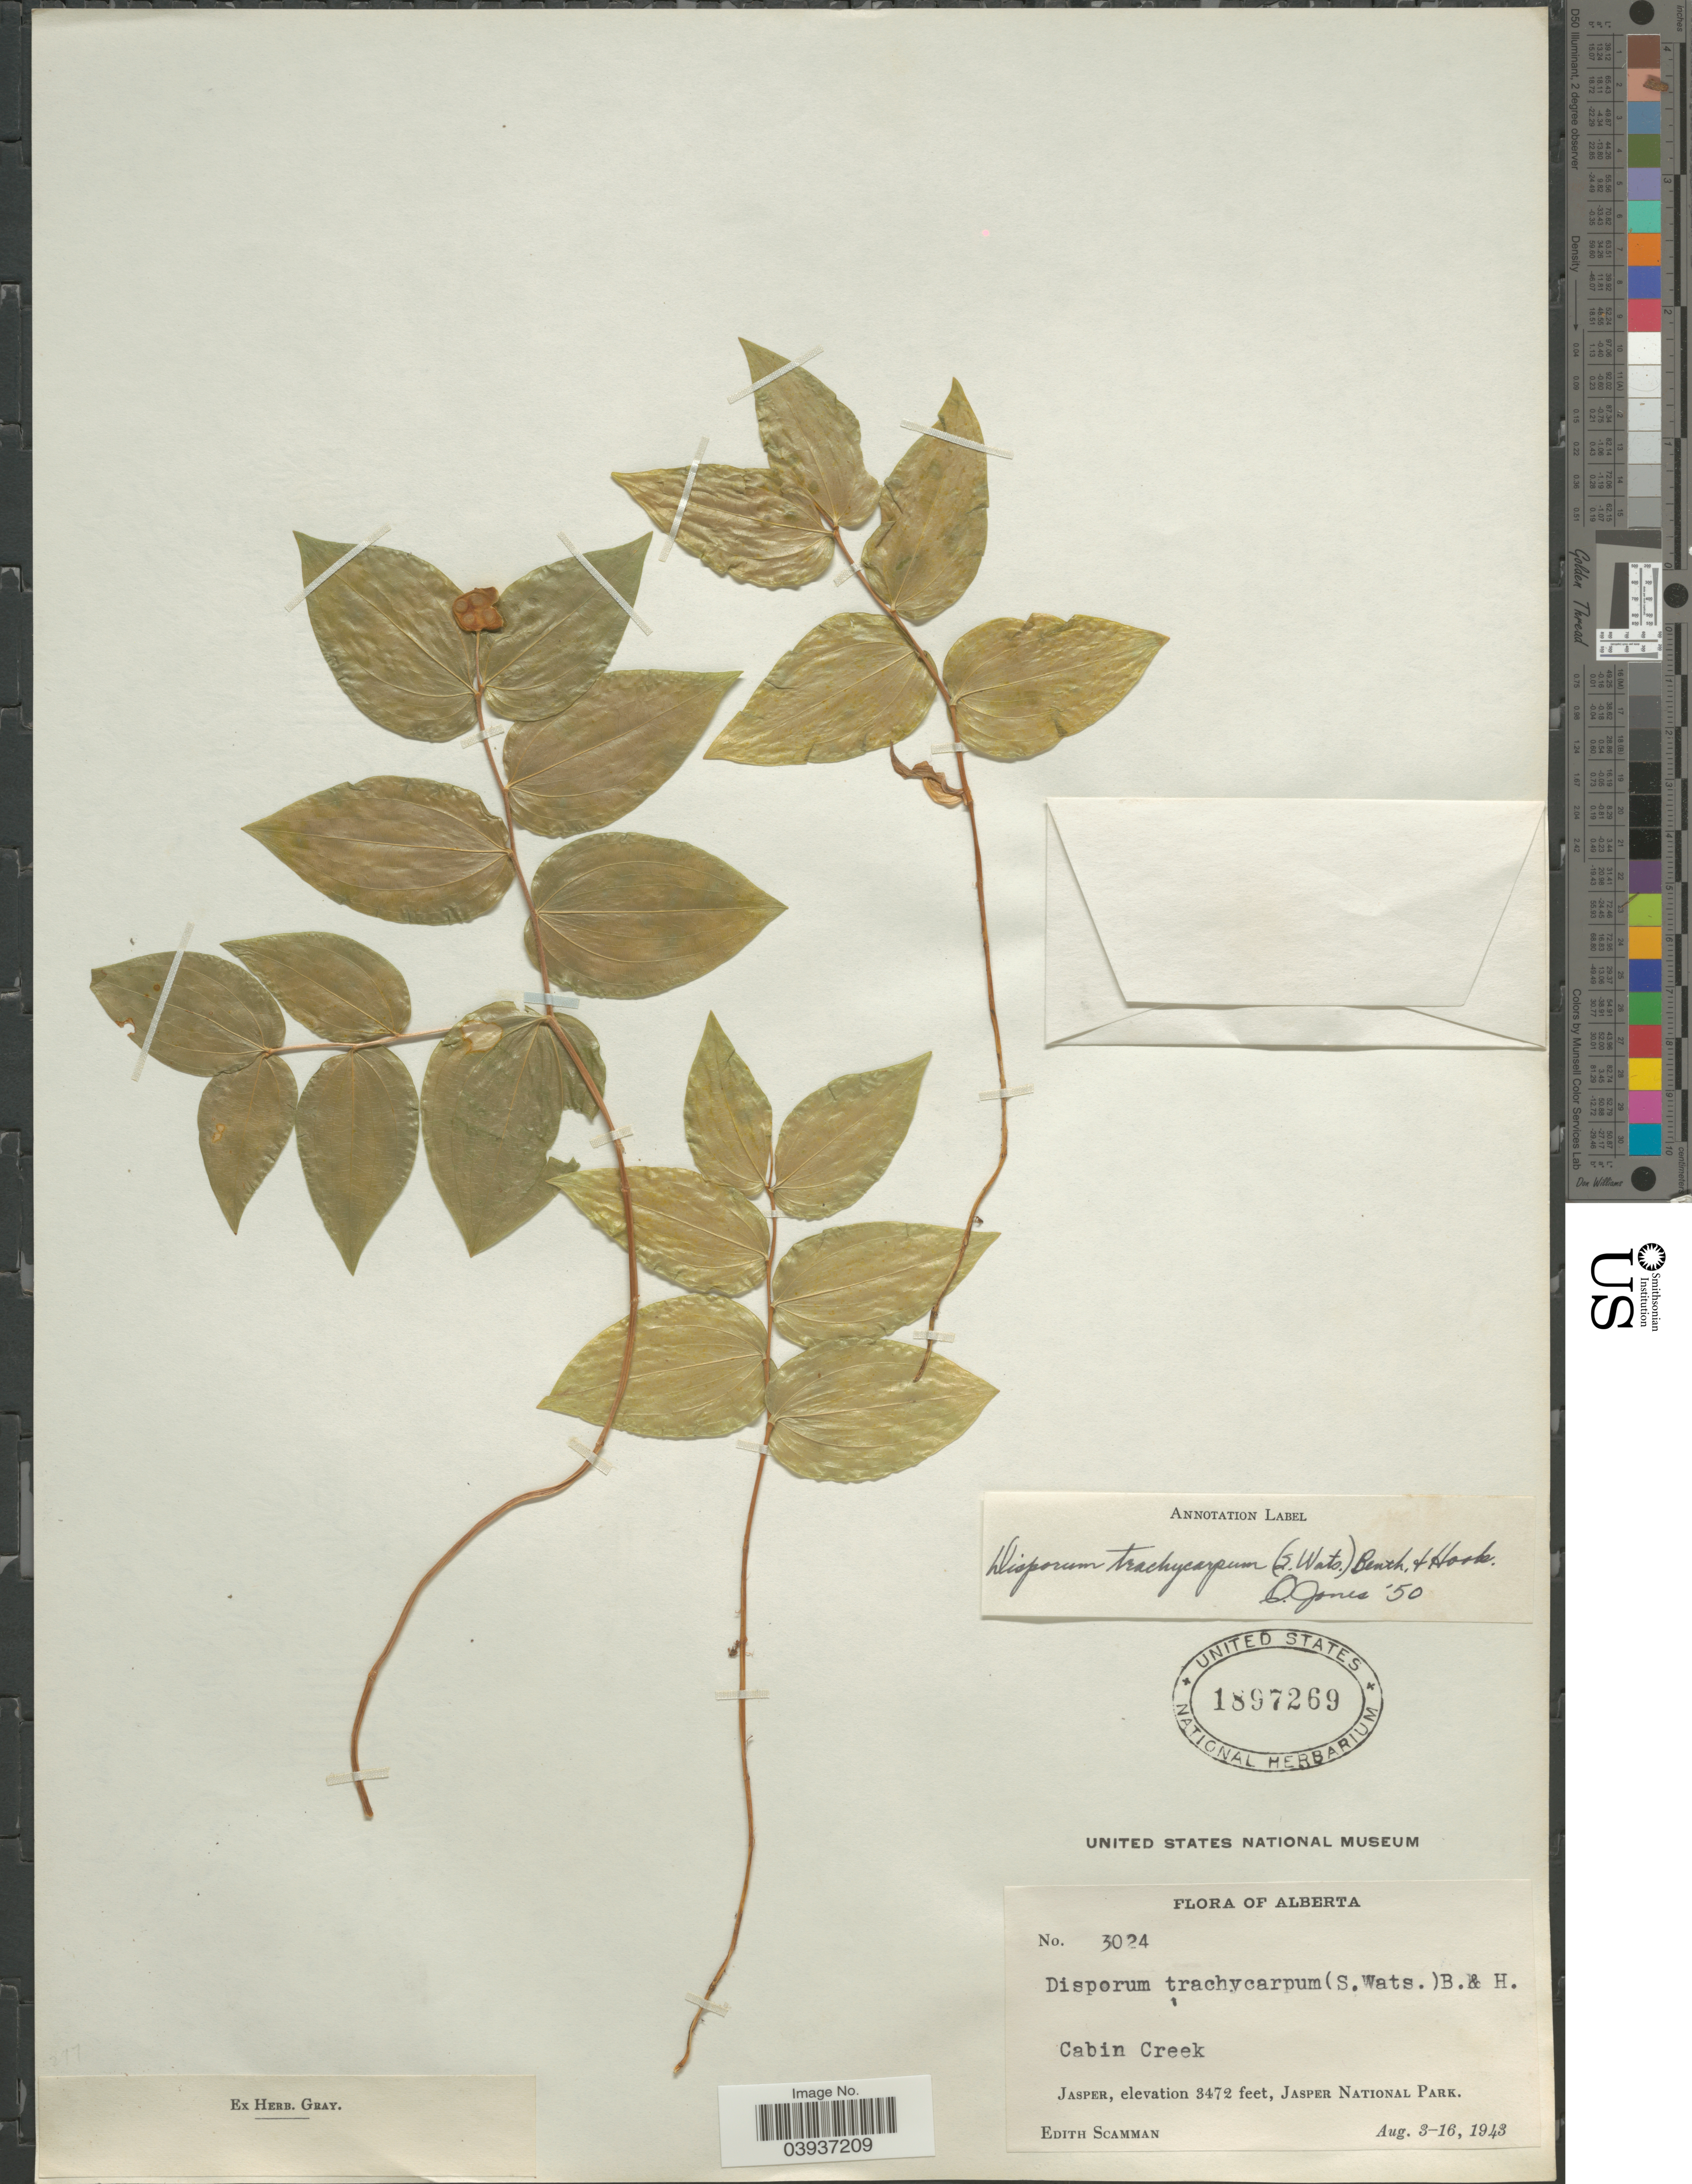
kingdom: Plantae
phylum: Tracheophyta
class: Liliopsida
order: Liliales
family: Colchicaceae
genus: Disporum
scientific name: Disporum trachycarpum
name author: (S. Watson) Benth. & Hook. f.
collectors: E. Scamman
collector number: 3024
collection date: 1943-08-03/1943-08-16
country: Canada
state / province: Alberta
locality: Cabin Creek. Jasper, Jasper National Park.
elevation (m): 1058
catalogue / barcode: US 1897269